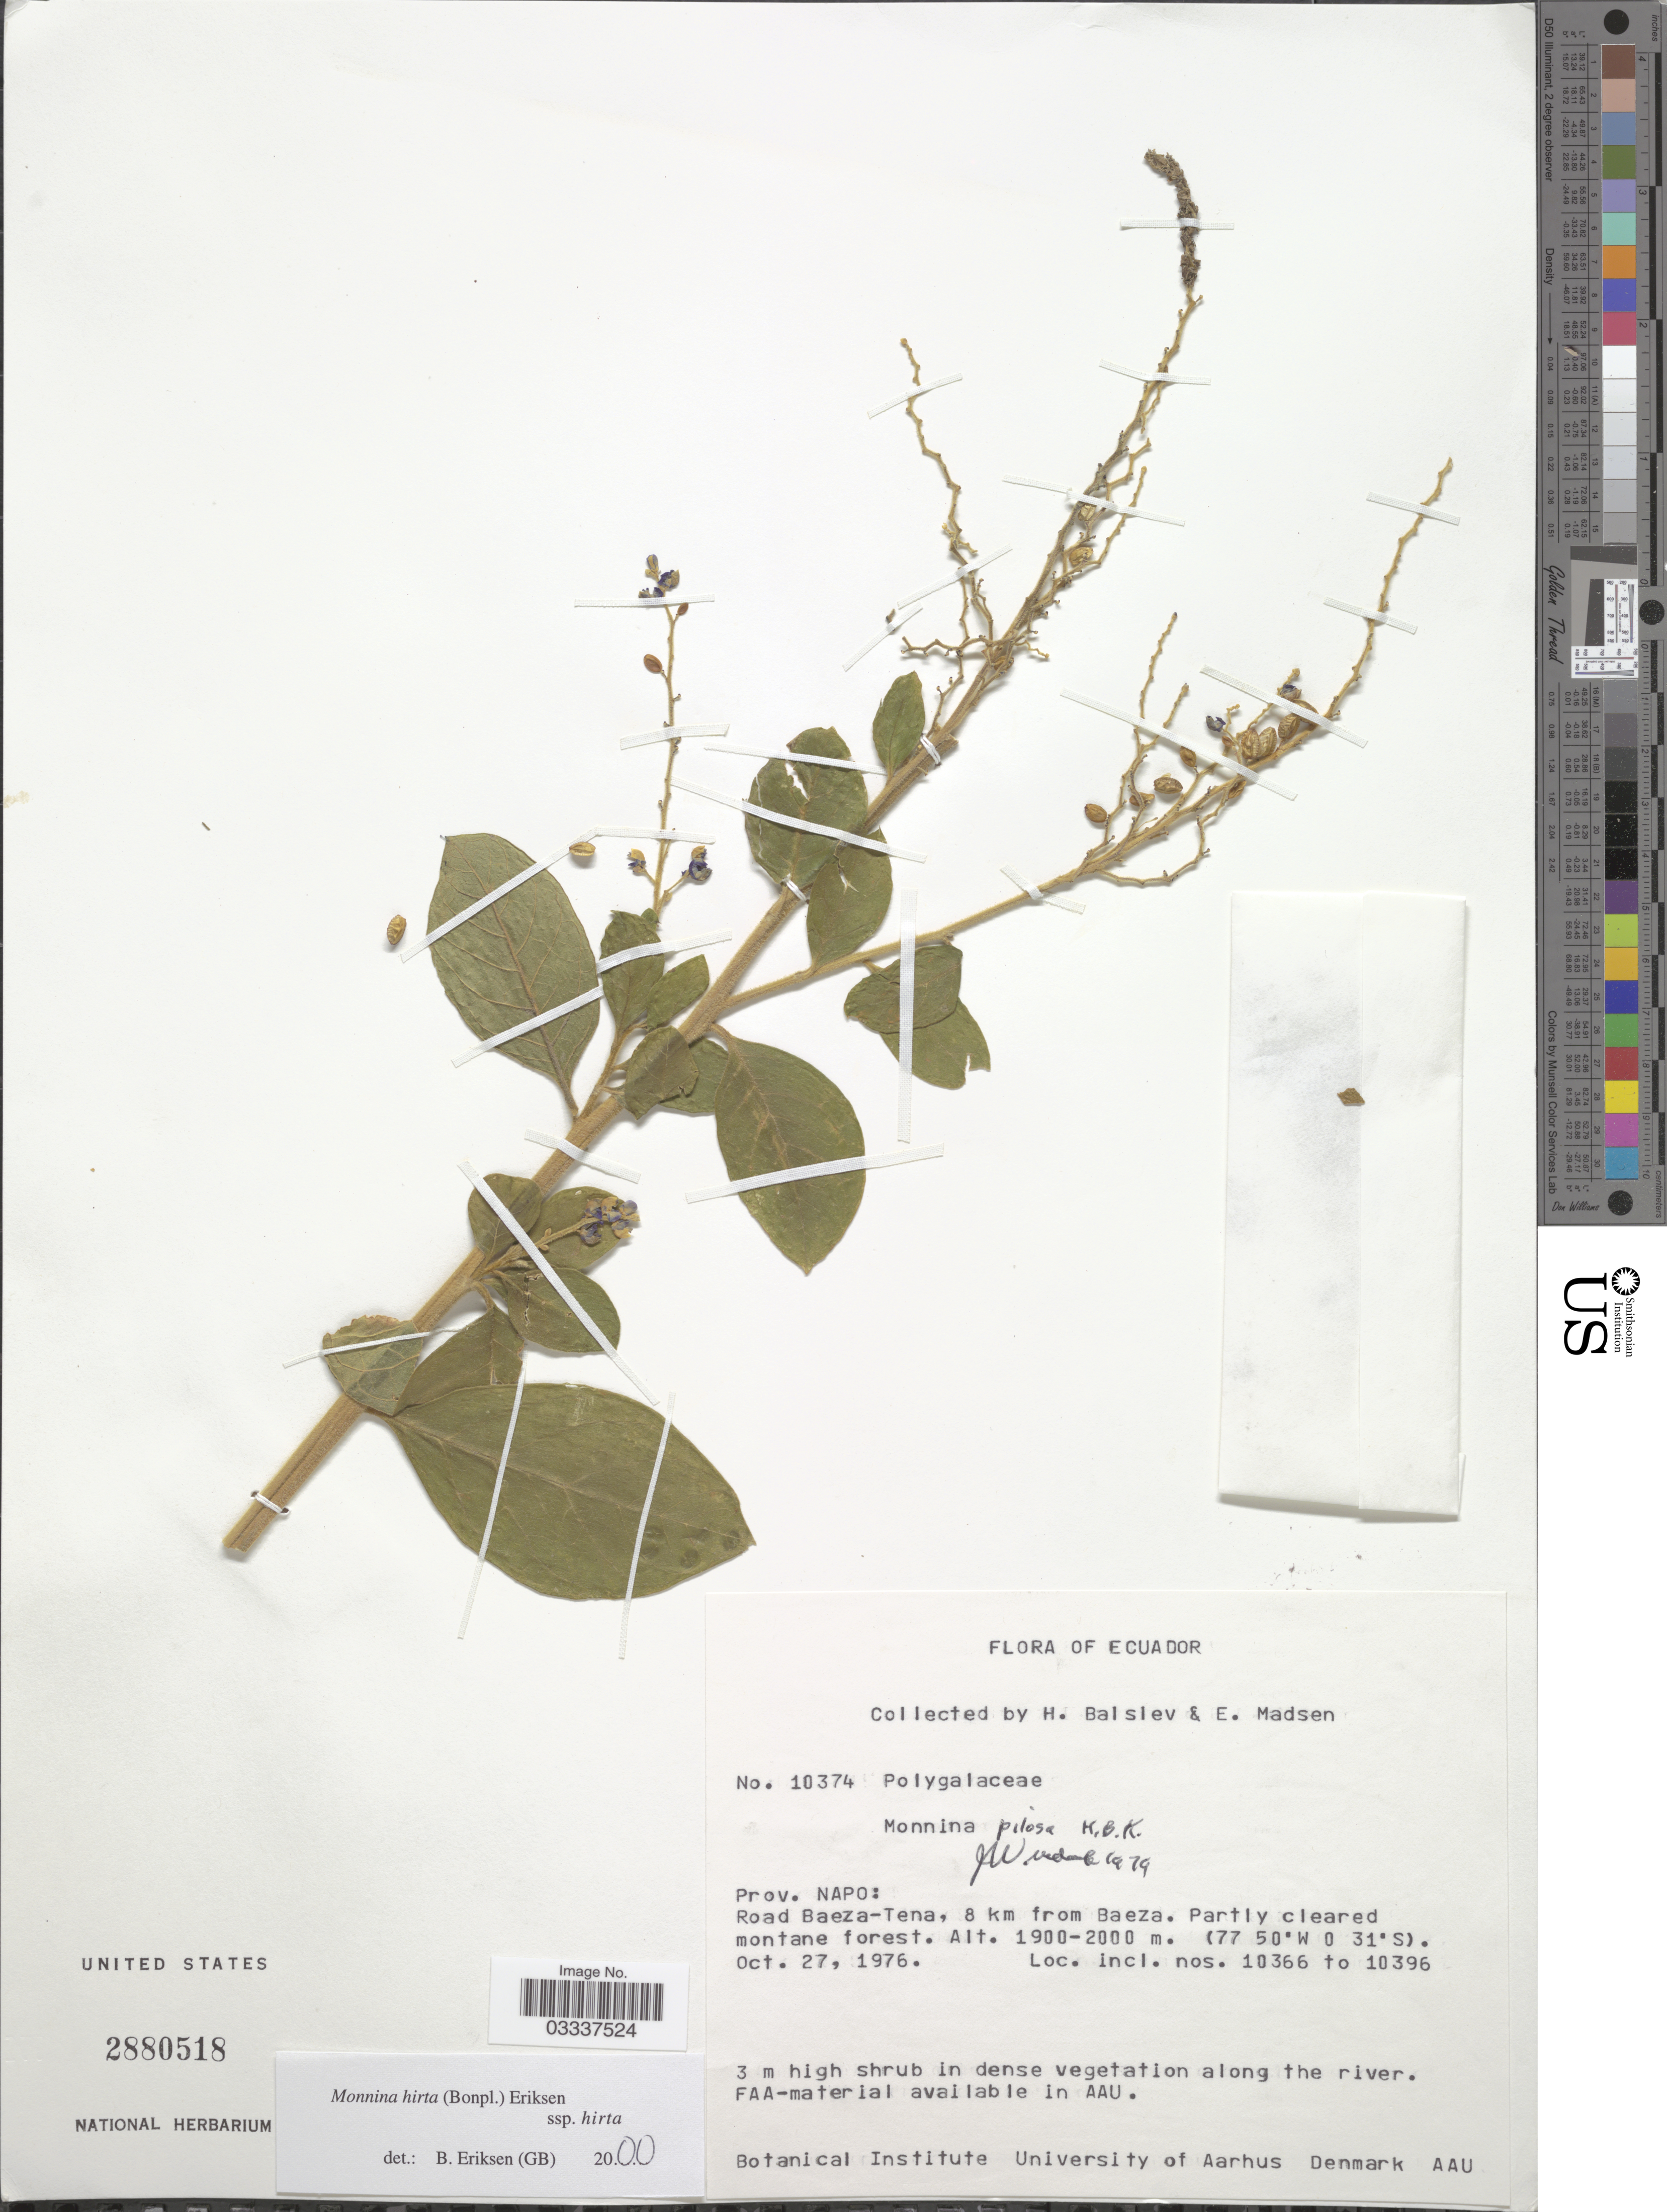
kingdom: Plantae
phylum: Tracheophyta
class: Magnoliopsida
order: Fabales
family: Polygalaceae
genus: Monnina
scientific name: Monnina hirta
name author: (Bonpl.) B. Eriksen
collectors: H. Balslev & E. Madsen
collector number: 10374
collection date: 1976-10-27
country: Ecuador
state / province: Napo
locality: Road to Baeza-Tena, 8 km from Baeza.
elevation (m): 1900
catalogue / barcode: US 2880518